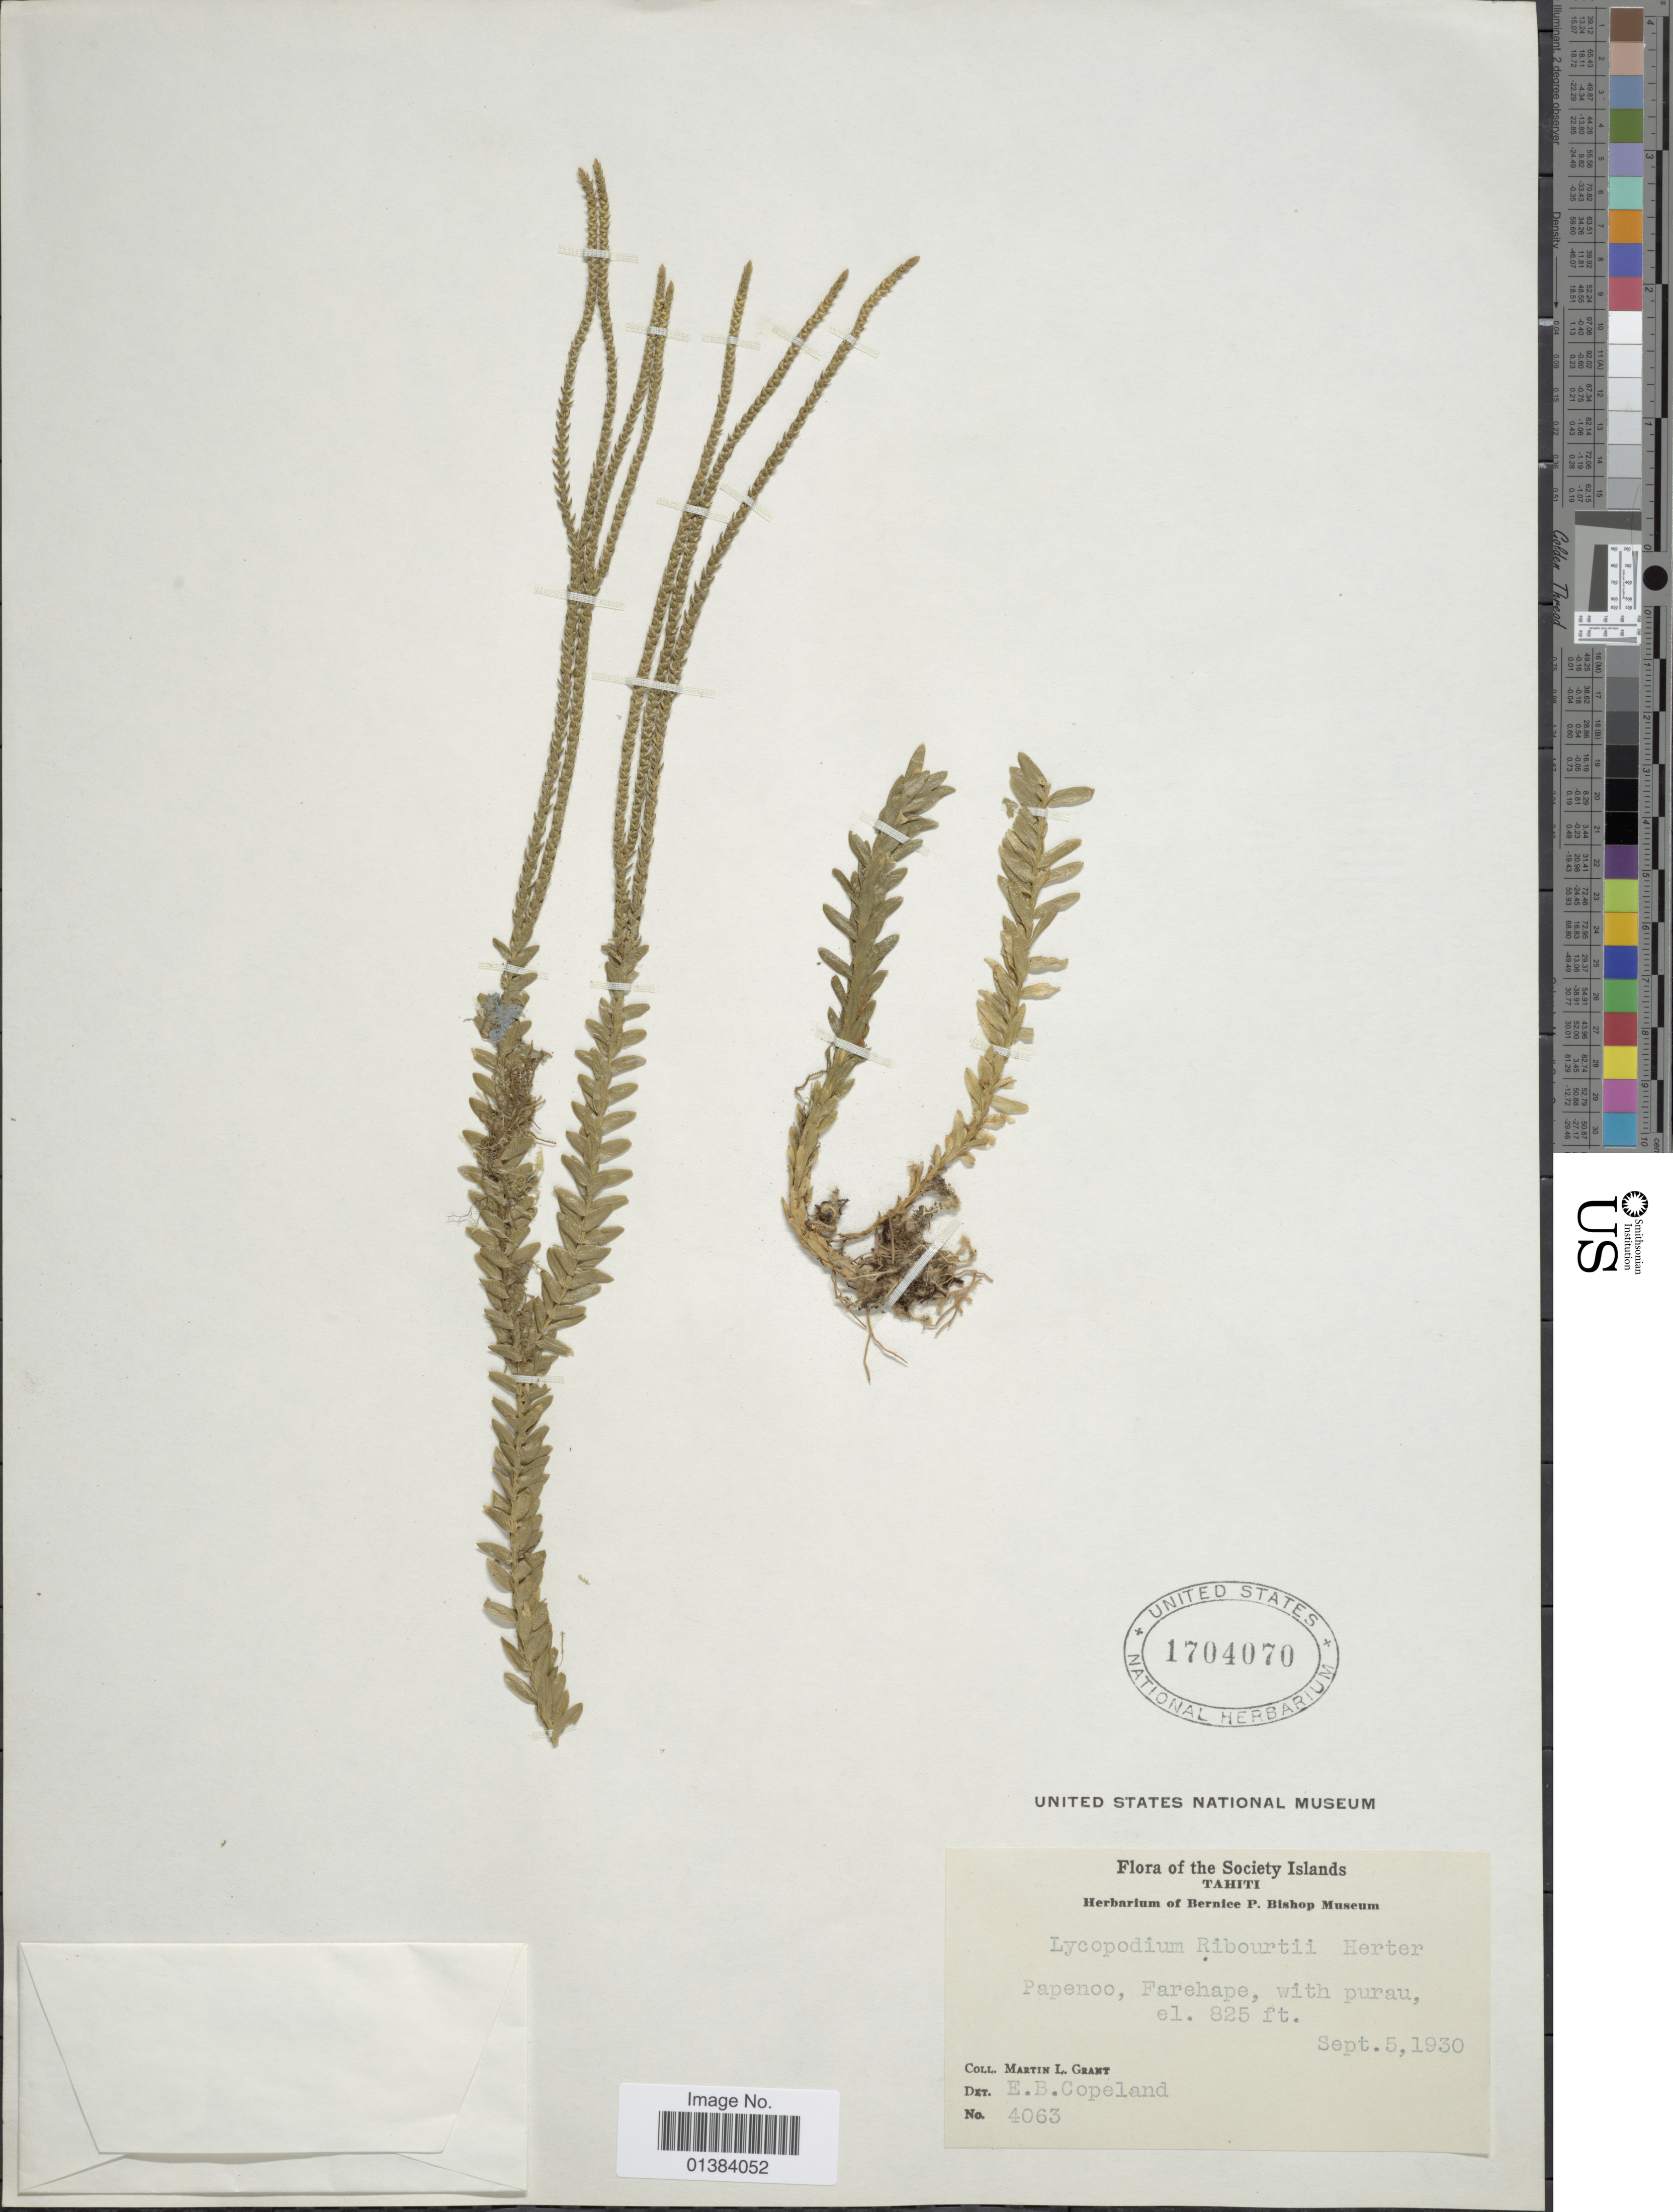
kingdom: Plantae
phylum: Tracheophyta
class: Lycopodiopsida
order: Lycopodiales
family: Lycopodiaceae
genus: Phlegmariurus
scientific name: Phlegmariurus ribourtii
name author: (Herter) A. R. Field & Bostock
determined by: Field, A. R.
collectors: M. L. Grant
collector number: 4063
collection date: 1930-09-05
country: French Polynesia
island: Tahiti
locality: Society Islands. Tahiti. Papenoo, Farehape, with parau.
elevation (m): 251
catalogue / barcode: US 1704070